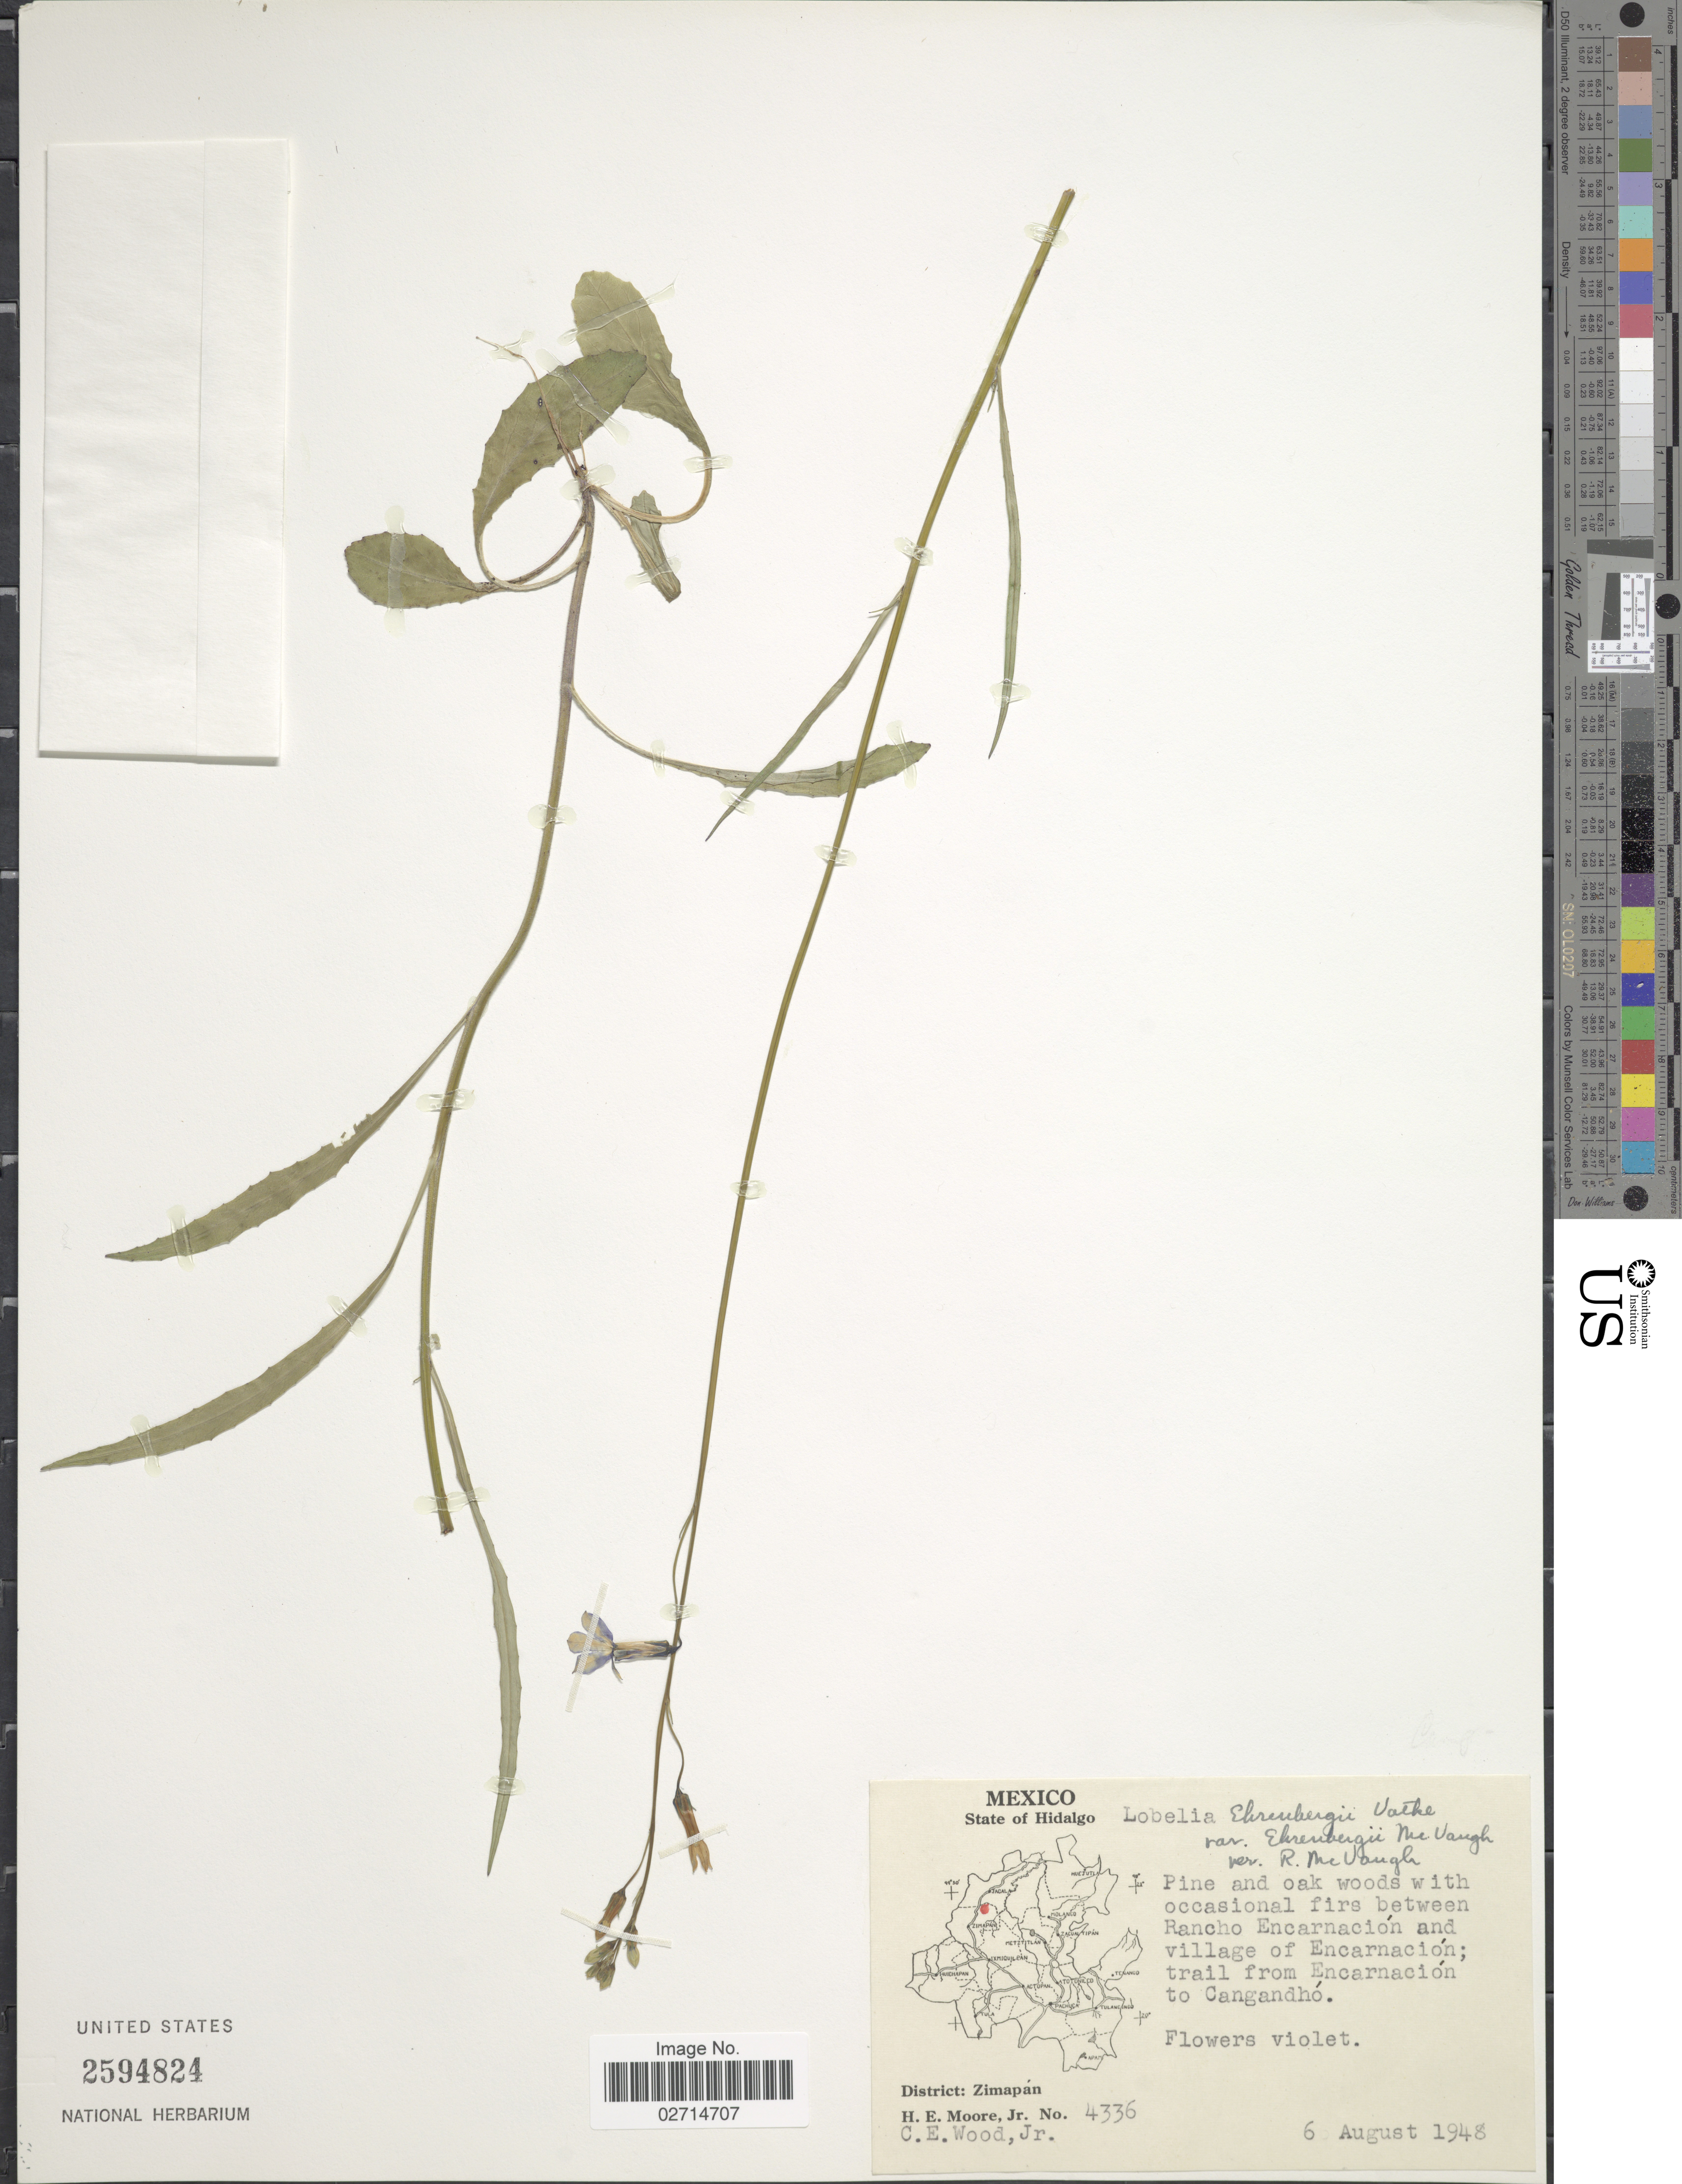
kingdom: Plantae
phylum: Tracheophyta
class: Magnoliopsida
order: Asterales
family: Campanulaceae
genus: Lobelia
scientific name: Lobelia ehrenbergii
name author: Vatke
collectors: H. Moore & C. Wood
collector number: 4336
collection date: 1948-08-06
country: Mexico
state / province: Hidalgo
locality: Between Rancho Encarnacion and village of Encarnacion; trail from Encarnacion to Cangandho. District: Zimapan.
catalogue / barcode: US 2594824